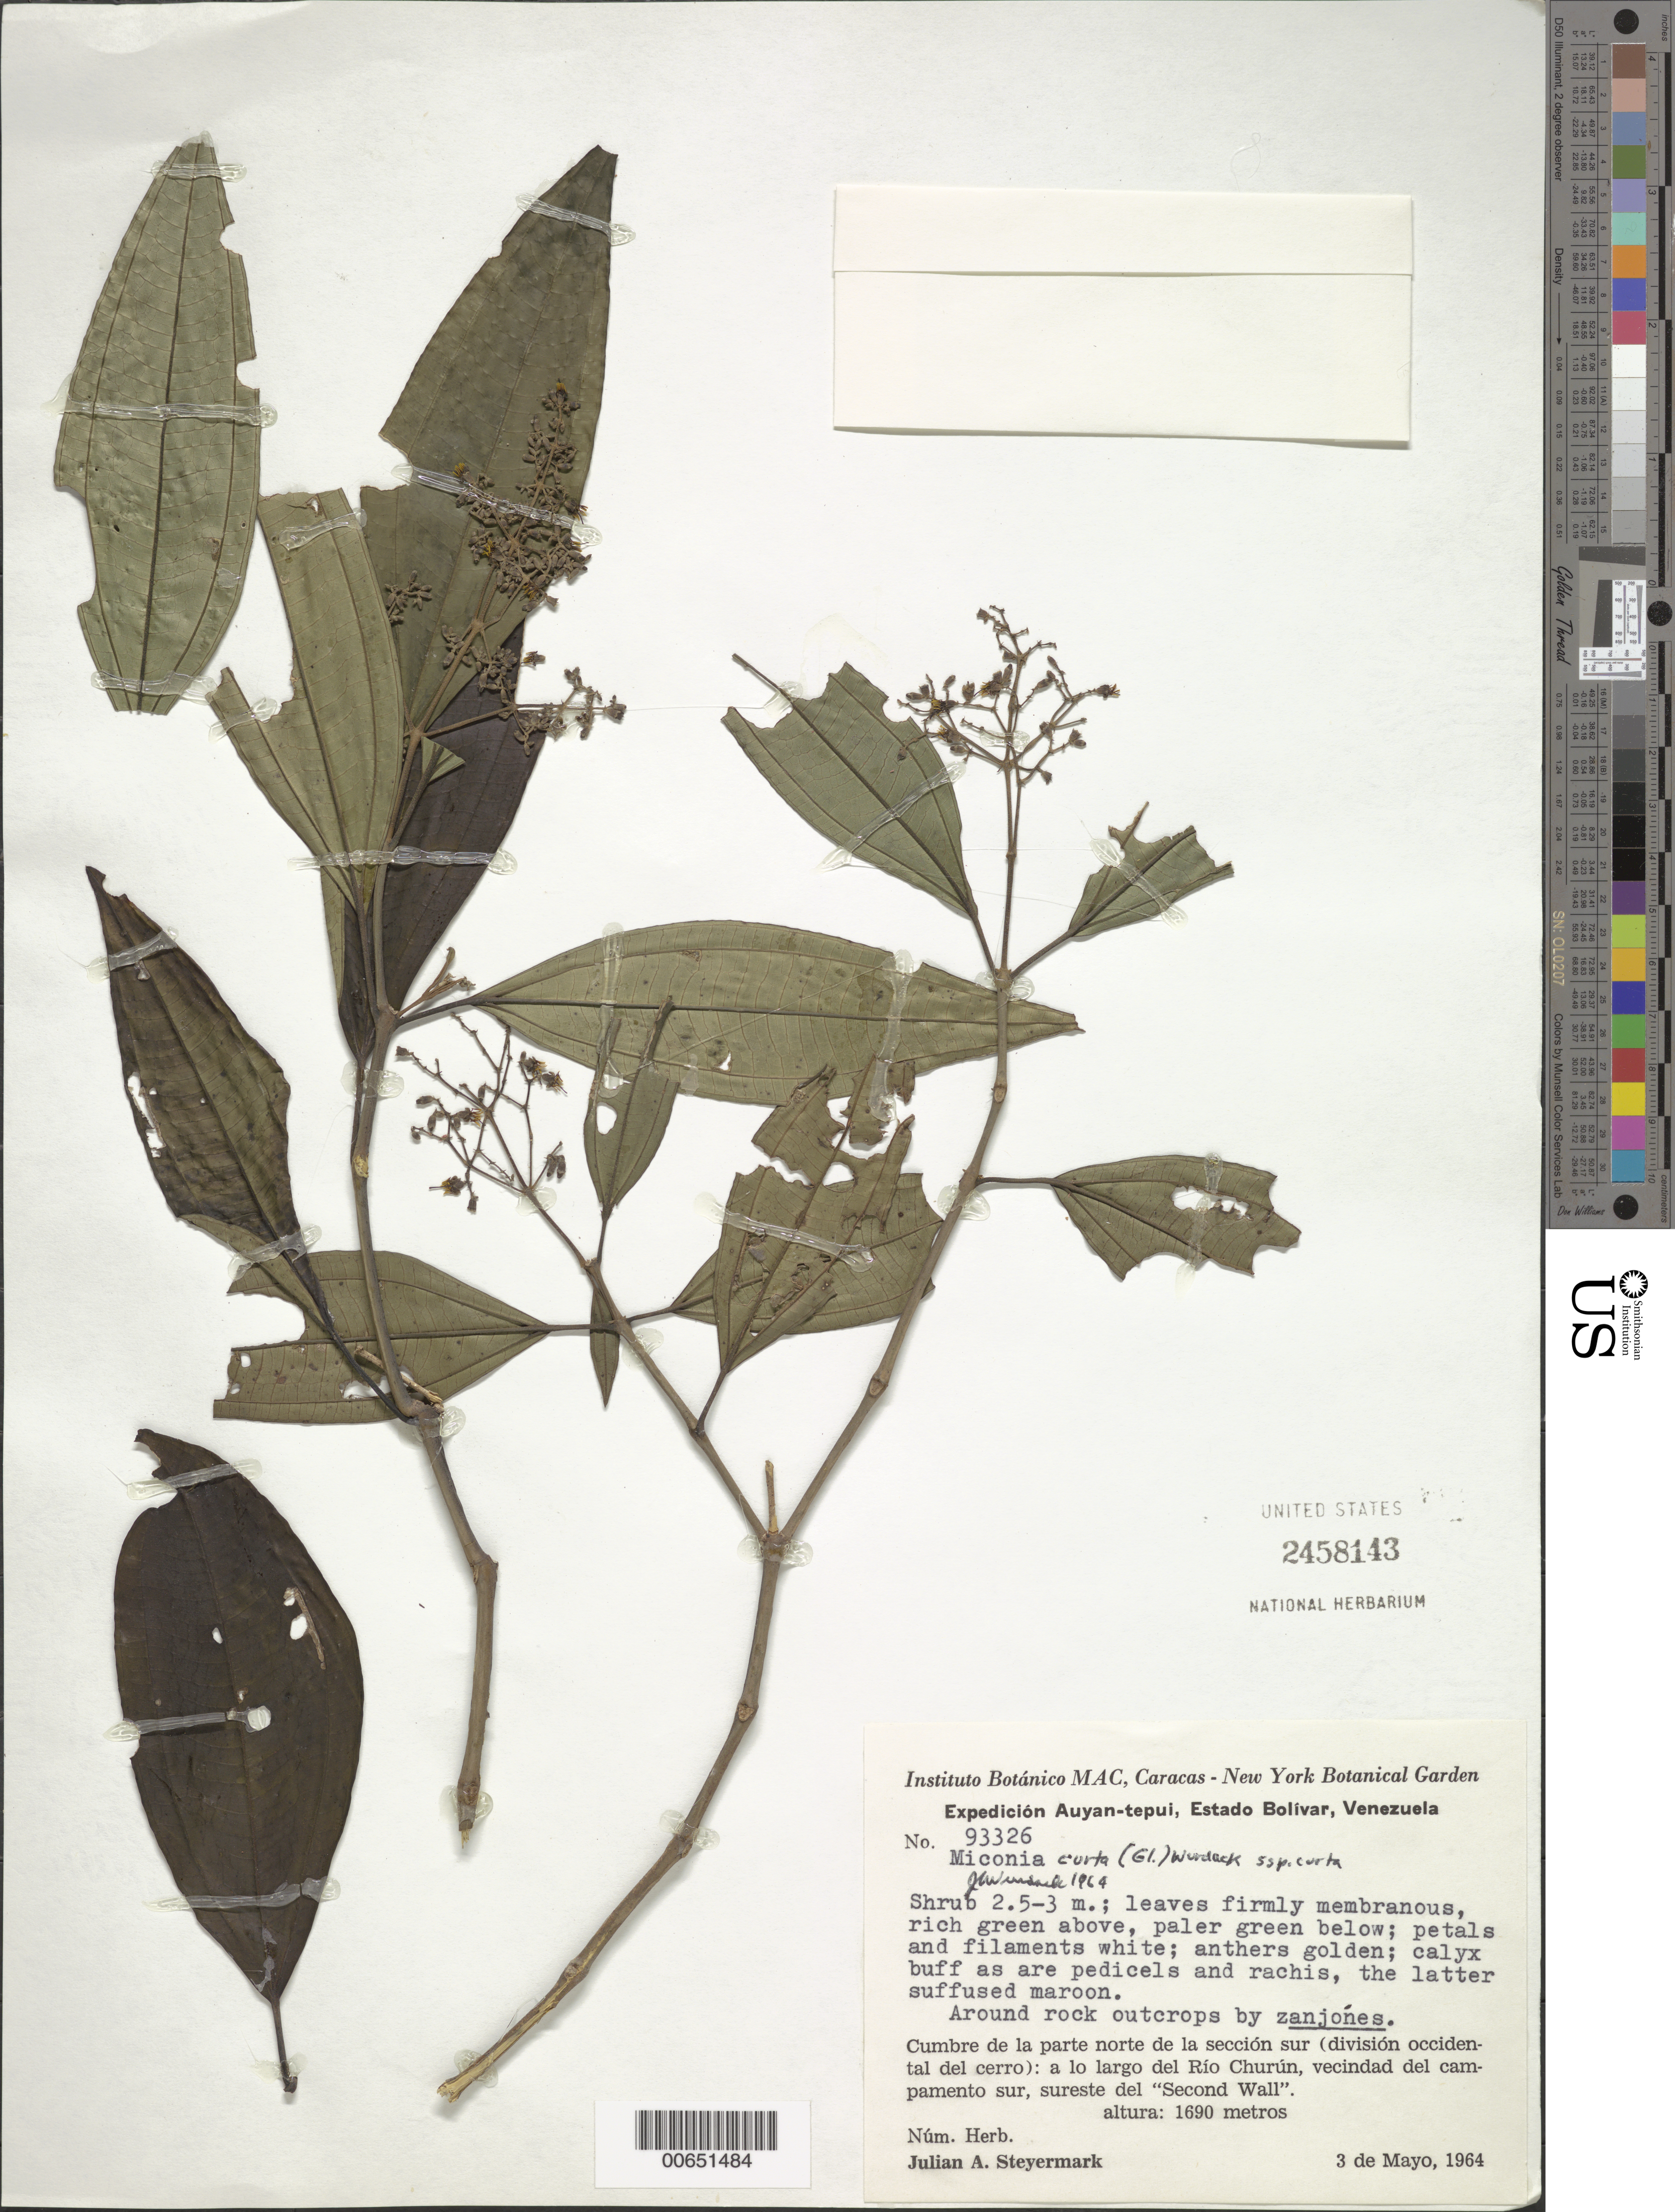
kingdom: Plantae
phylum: Tracheophyta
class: Magnoliopsida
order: Myrtales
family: Melastomataceae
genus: Miconia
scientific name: Miconia curta subsp. curta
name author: (Gleason) Wurdack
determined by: Wurdack, John J., (US), US (UNITED STATES)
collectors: J. Steyermark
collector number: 93326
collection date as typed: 3-May-64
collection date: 1964-05-03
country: Venezuela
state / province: Bolívar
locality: Auyan-tepuí, cumbre de la parte norte de la seccion sur (division occidental del cerro); Río Churún, vic del campamento sur, SE del "Second Wall"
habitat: Rock outcrops by zanjones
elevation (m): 1690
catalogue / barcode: US 2458143